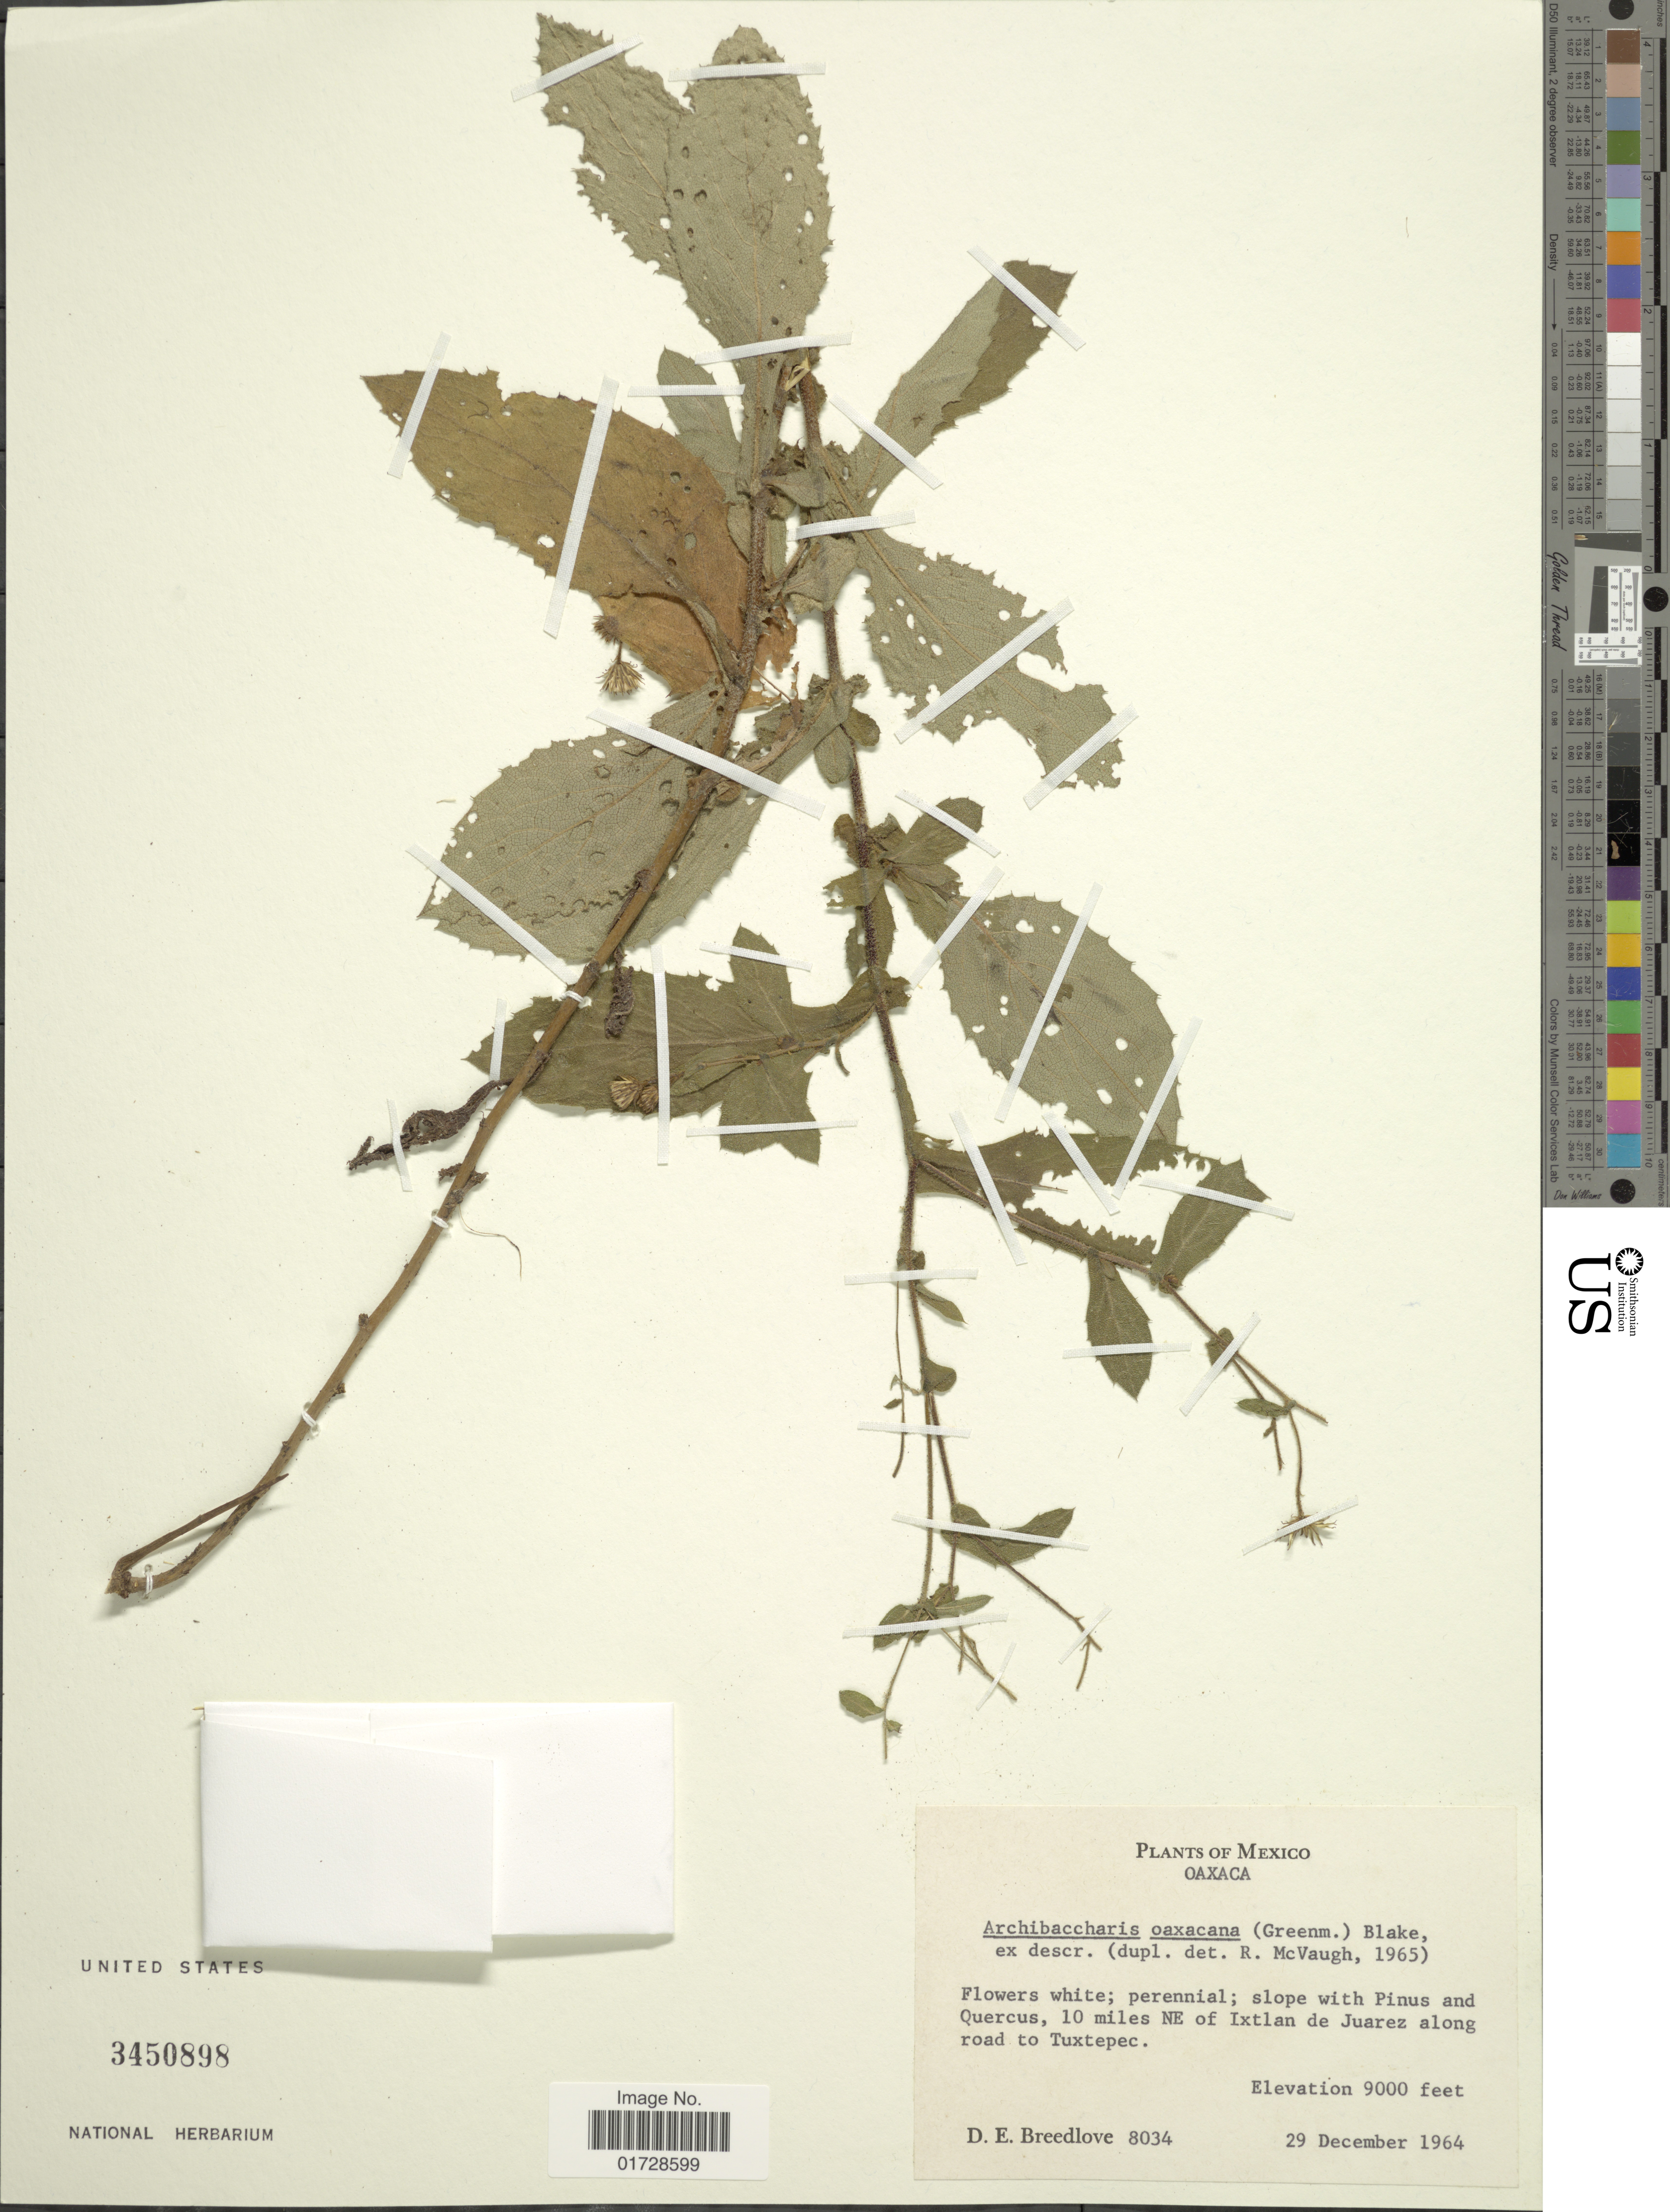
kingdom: Plantae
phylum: Tracheophyta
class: Magnoliopsida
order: Asterales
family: Asteraceae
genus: Archibaccharis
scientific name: Archibaccharis oaxacana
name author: (Greenm.) S.F. Blake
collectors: D. E. Breedlove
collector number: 8034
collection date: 1964-12-29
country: Mexico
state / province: Oaxaca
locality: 10 miles NE of Ixtlan de Juarez along road to Tuxtepec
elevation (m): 2743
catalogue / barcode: US 3450898